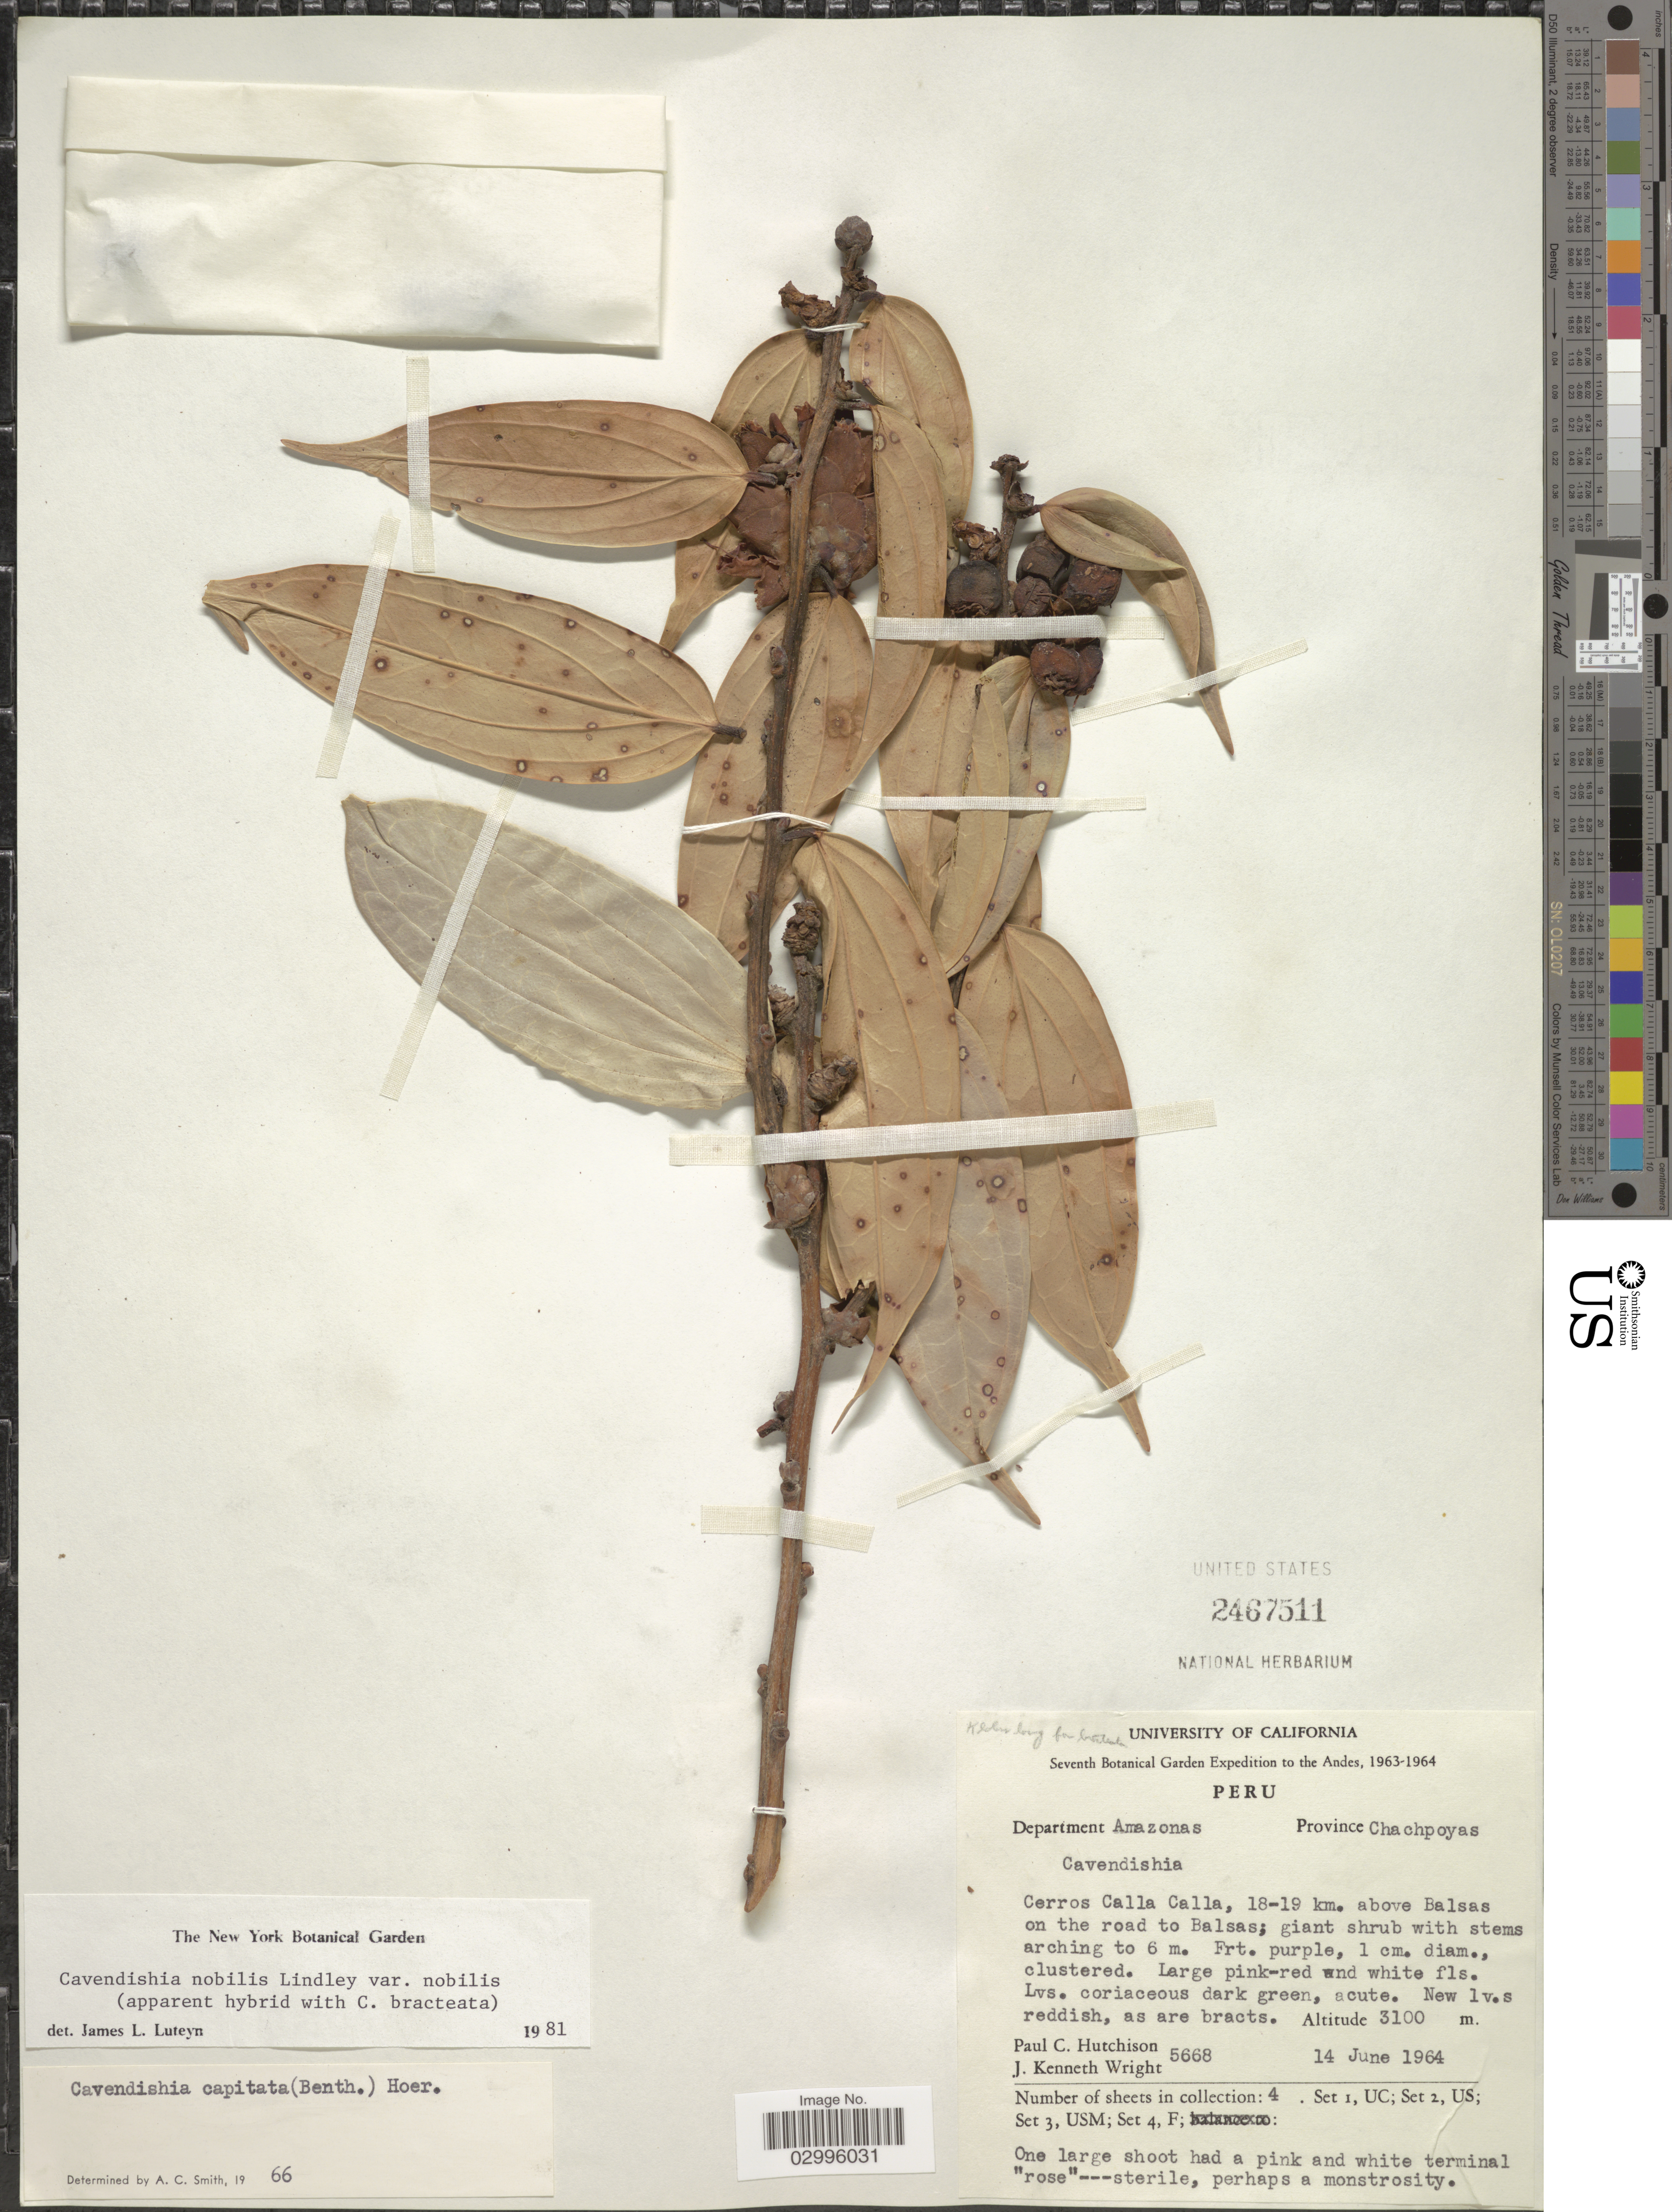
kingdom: Plantae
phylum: Tracheophyta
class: Magnoliopsida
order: Ericales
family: Ericaceae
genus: Cavendishia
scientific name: Cavendishia nobilis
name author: (Benth.) Lindl.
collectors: P. C. Hutchison & J. K. Wright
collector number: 5668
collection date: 1964-06-14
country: Peru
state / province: Amazonas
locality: Andes. Department Amazonas. Province Chachpoyas. Cerros Calla Calla, 18-19 km. above Balsas on the road to Balsas.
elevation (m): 3100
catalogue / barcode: US 2467511